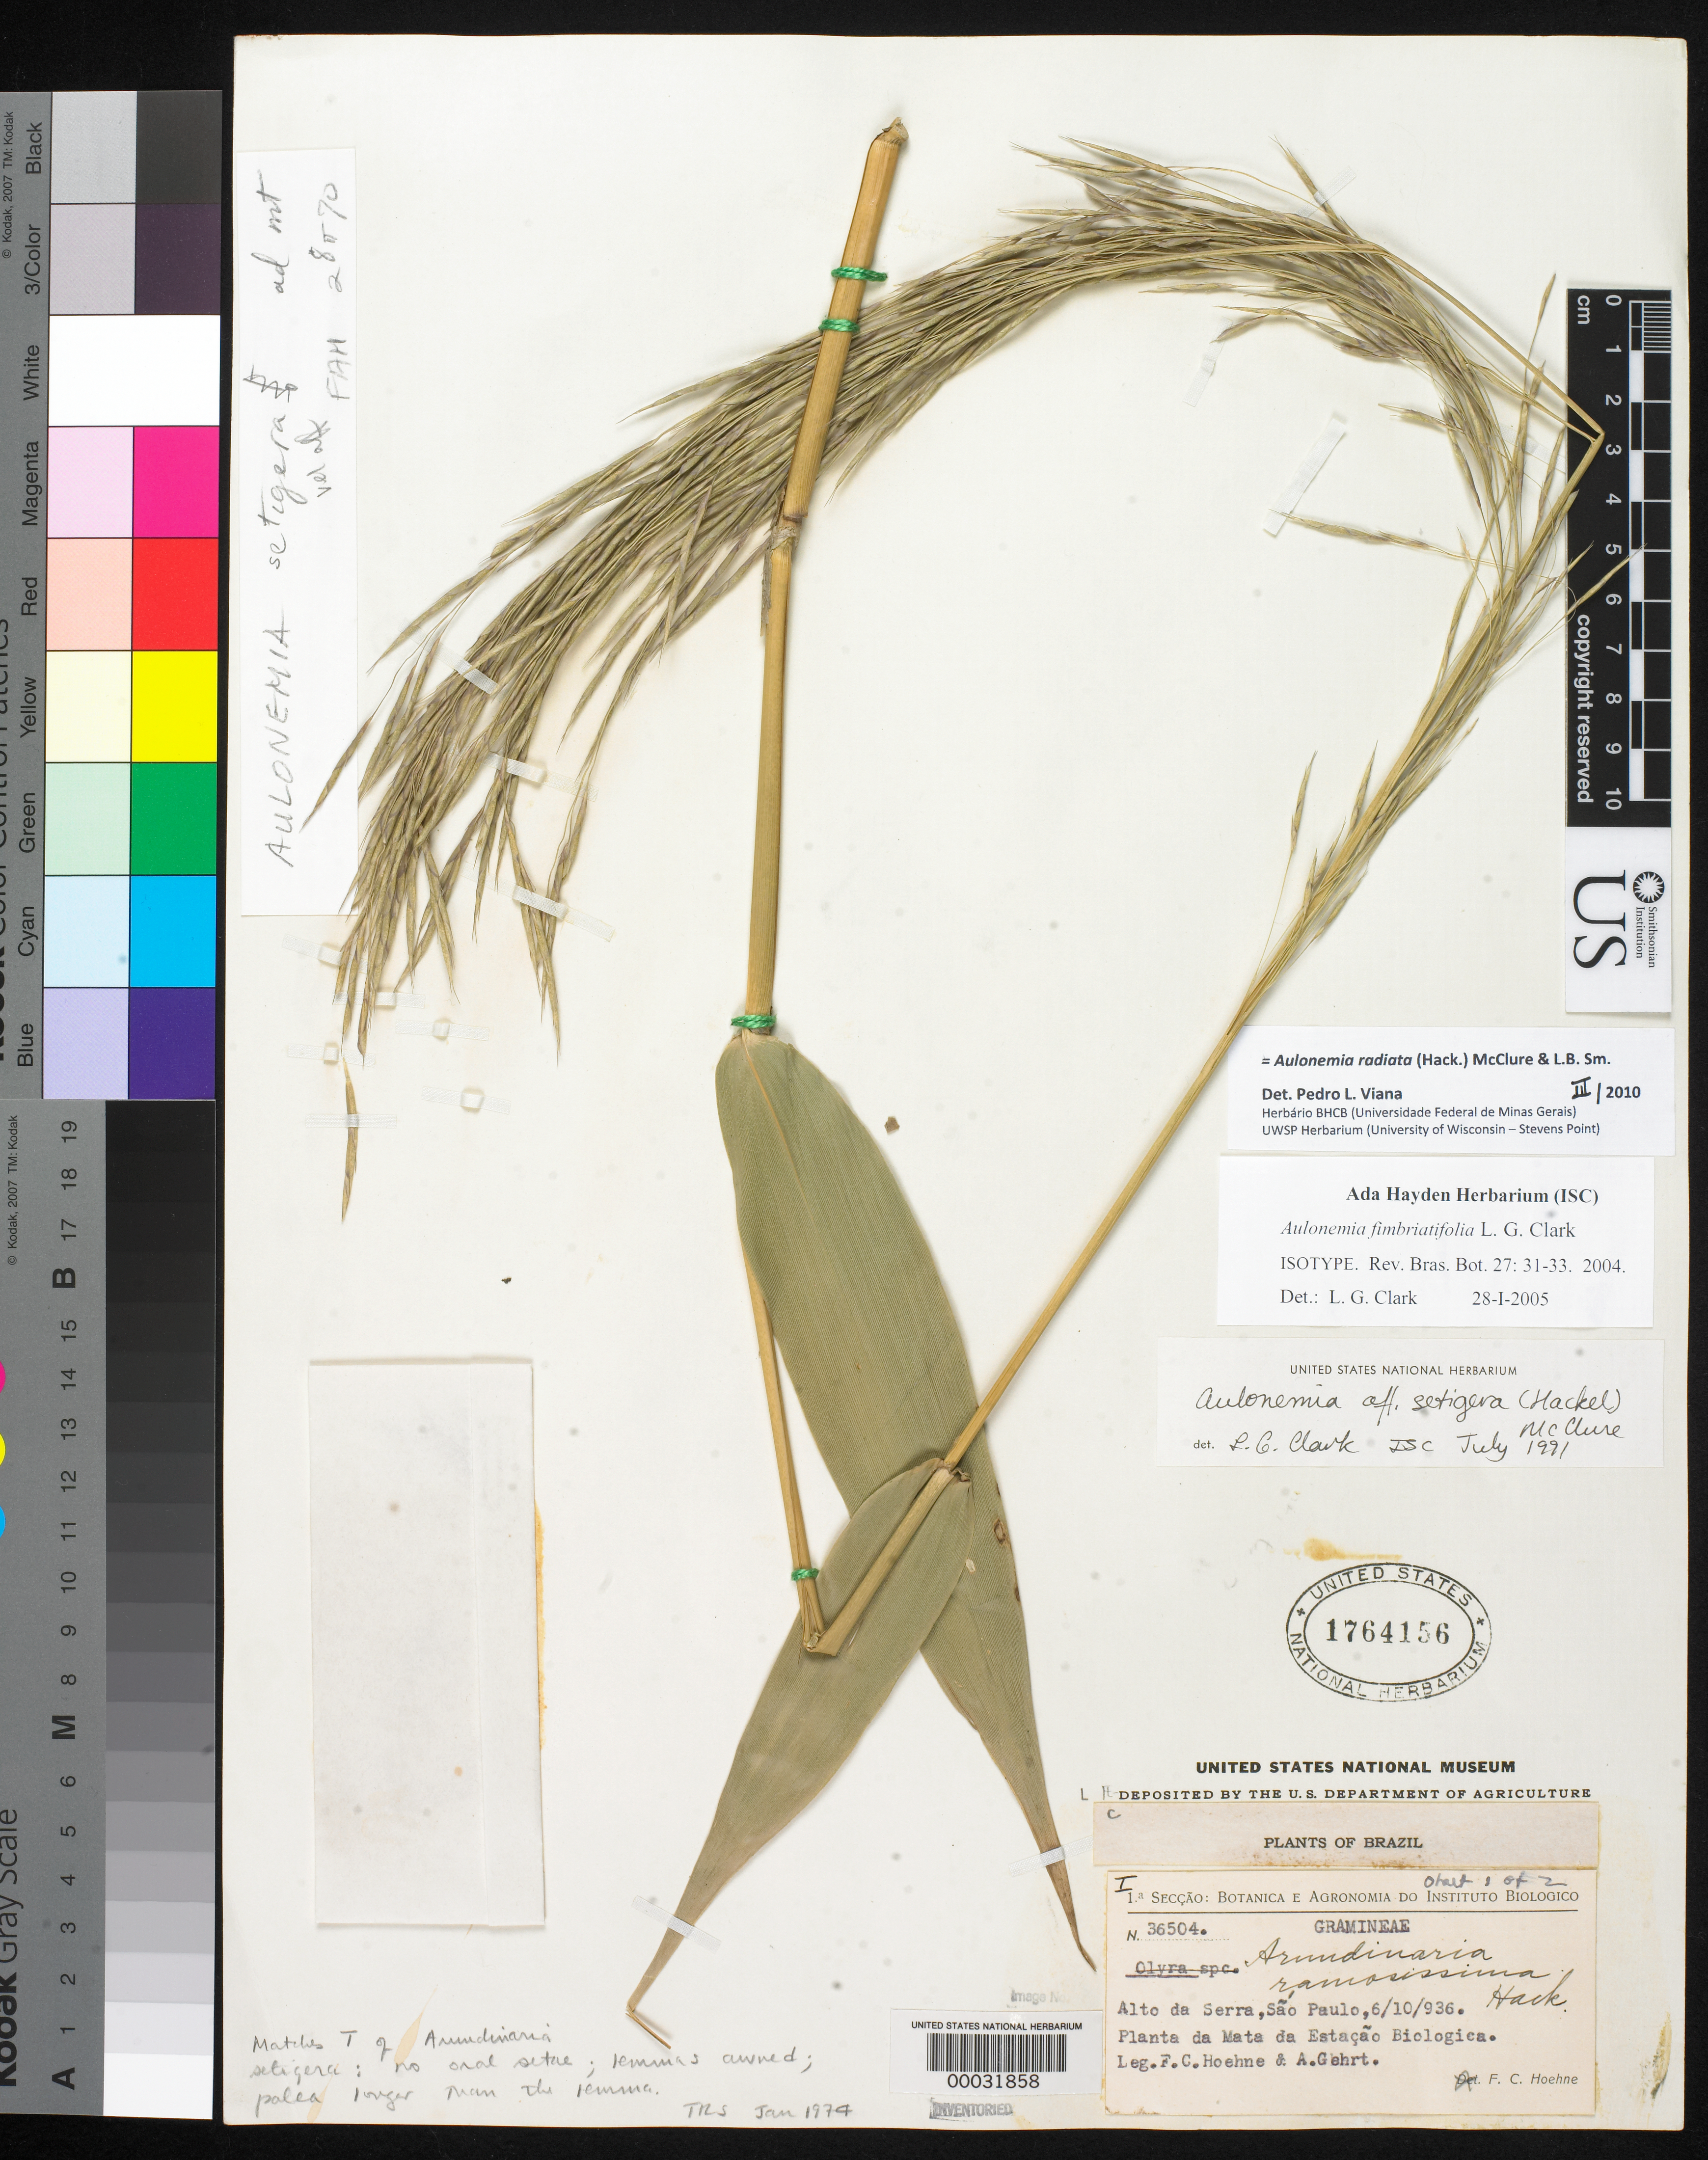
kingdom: Plantae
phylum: Tracheophyta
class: Liliopsida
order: Poales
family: Poaceae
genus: Aulonemia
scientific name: Aulonemia fimbriatifolia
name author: L.G. Clark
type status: Isotype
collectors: F. C. Hoehne & A. Gehrt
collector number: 36504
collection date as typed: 06 Oct 1936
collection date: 1936-10-06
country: Brazil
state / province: São Paulo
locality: Alto da Serra, São Paulo, planta da Mata da Estação Biológica.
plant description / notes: Holotype at SP.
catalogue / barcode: US 1764156